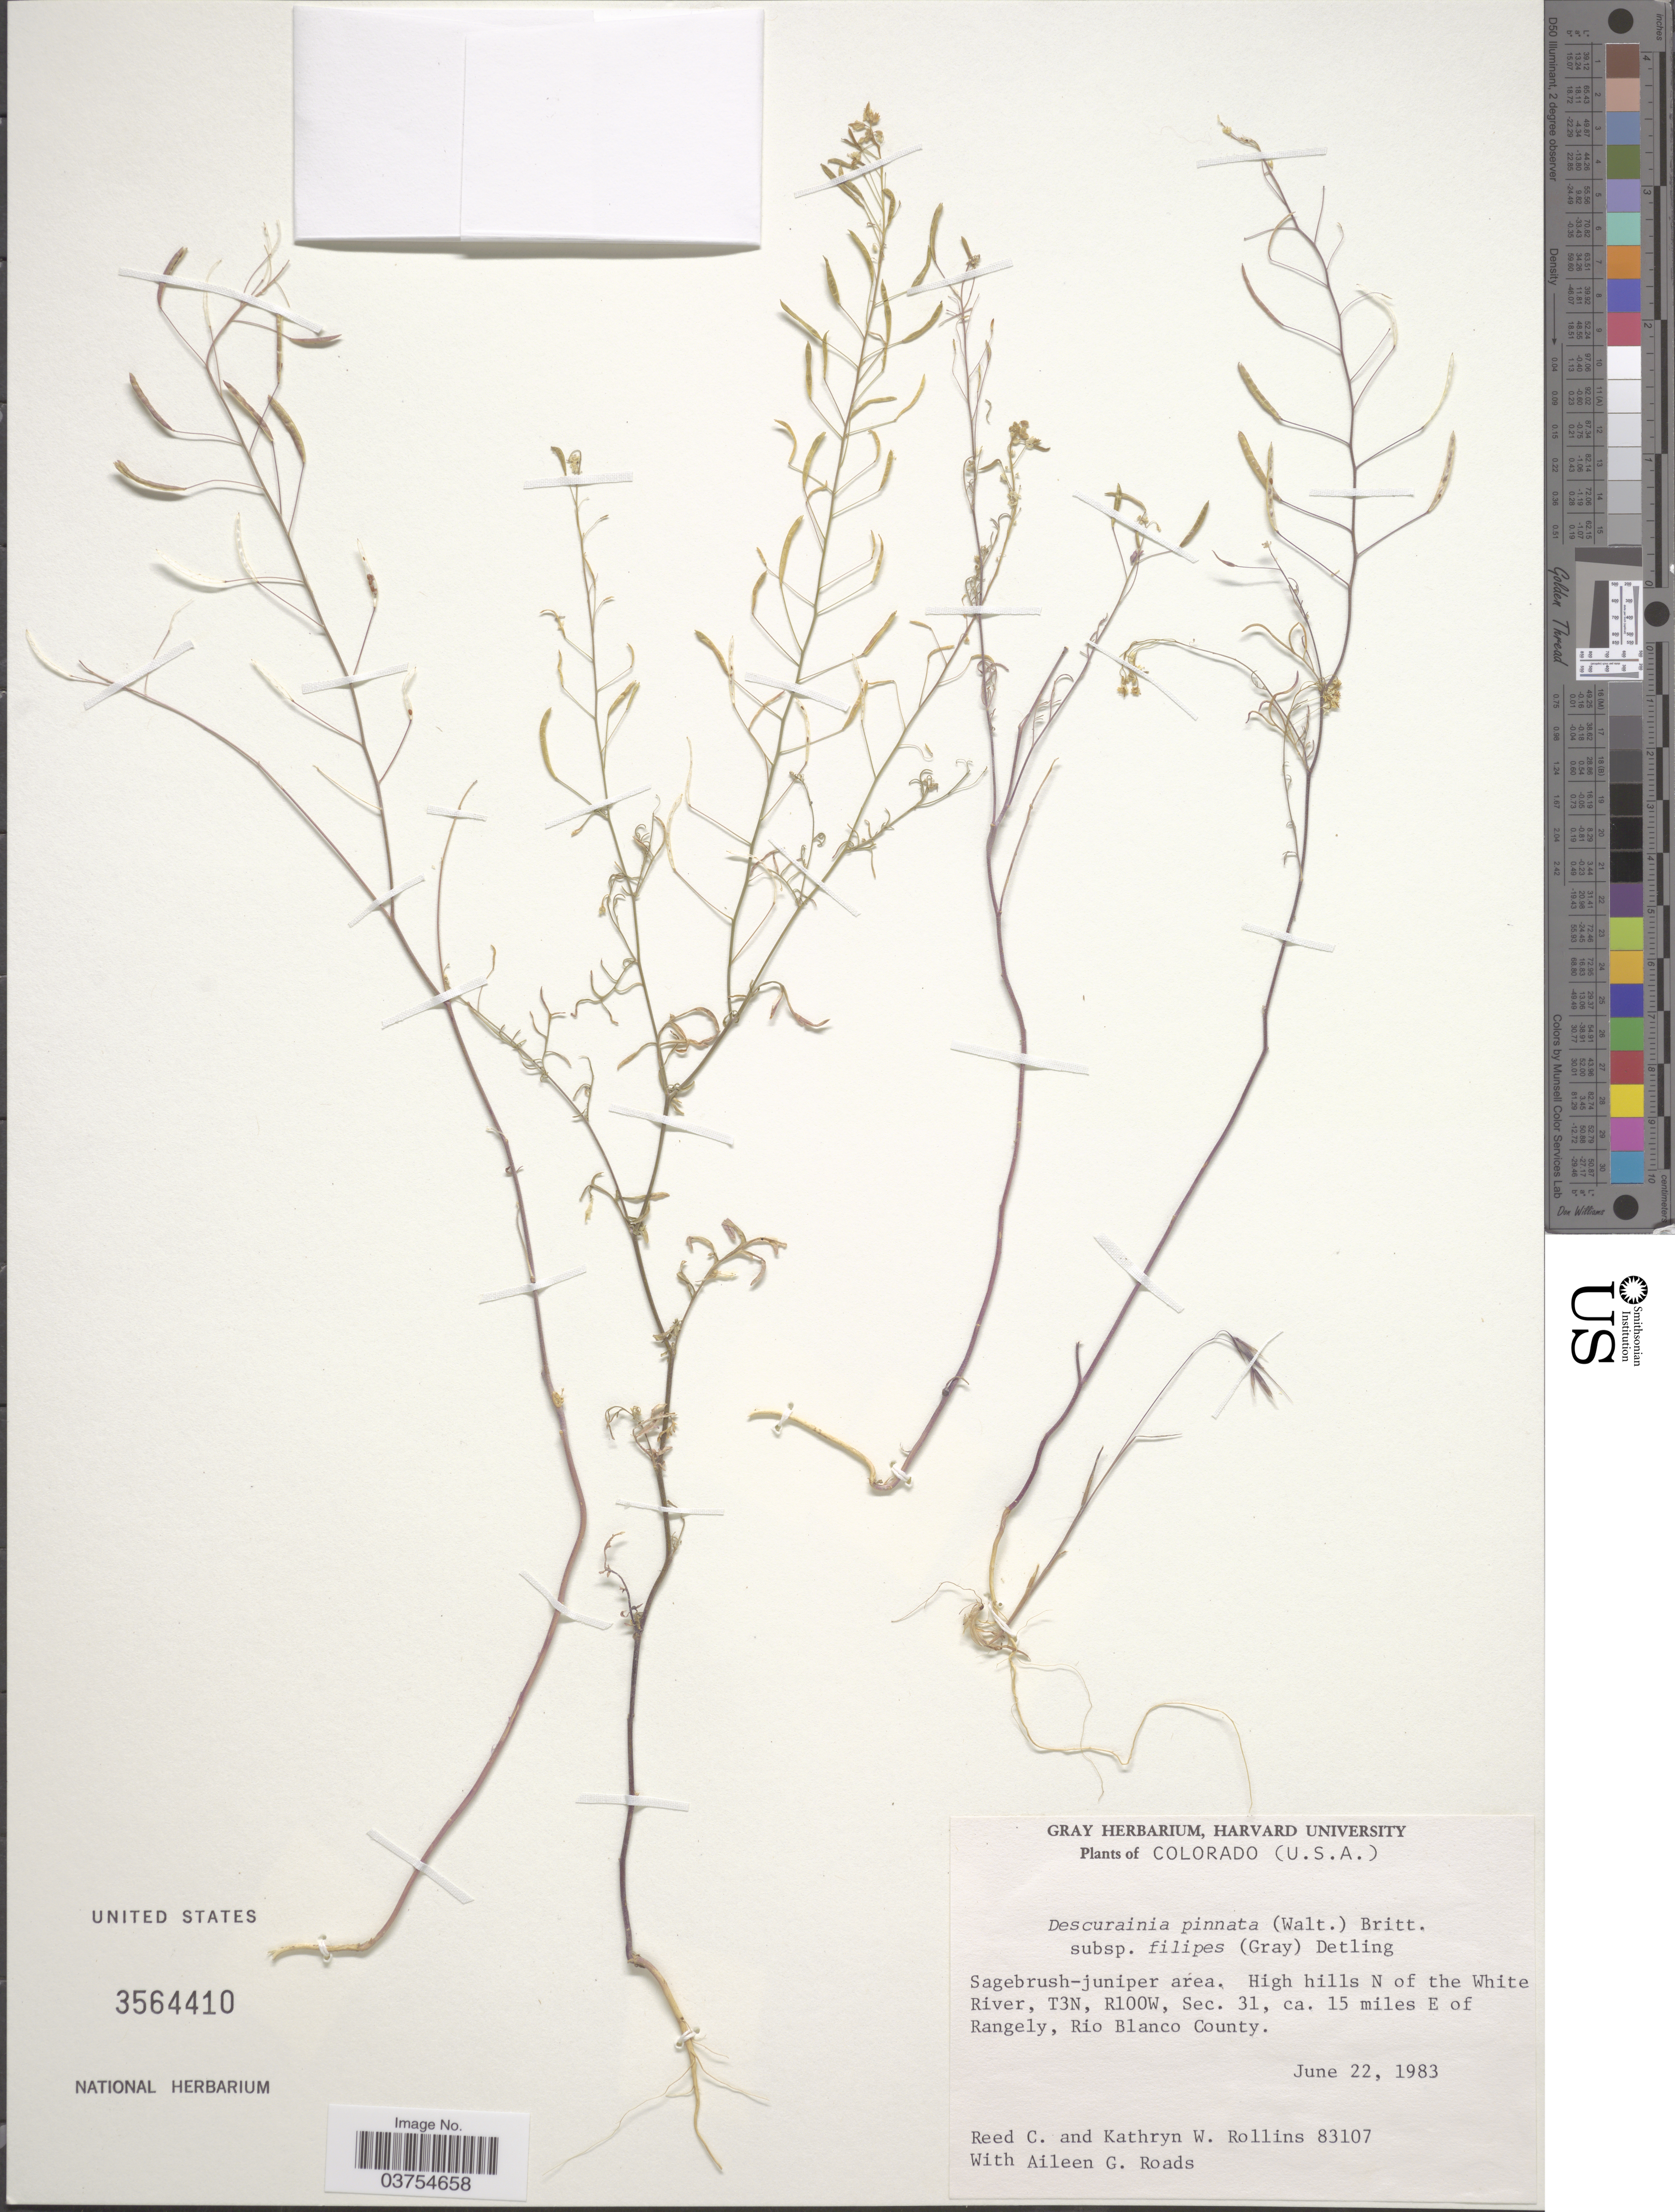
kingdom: Plantae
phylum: Tracheophyta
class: Magnoliopsida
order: Brassicales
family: Brassicaceae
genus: Descurainia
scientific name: Descurainia pinnata subsp. filipes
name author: (A. Gray) Detling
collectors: R. C. Rollins, K. W. Rollins & A. Roads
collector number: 83107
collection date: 1983-06-22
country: United States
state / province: Colorado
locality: Sagebrush-juniper area. High hills N of the White River, T3N, R100W, Sec. 31, ca. 15 miles E of Rangely, Rio Blanco County.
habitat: sagebrush juniper area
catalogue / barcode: US 3564410